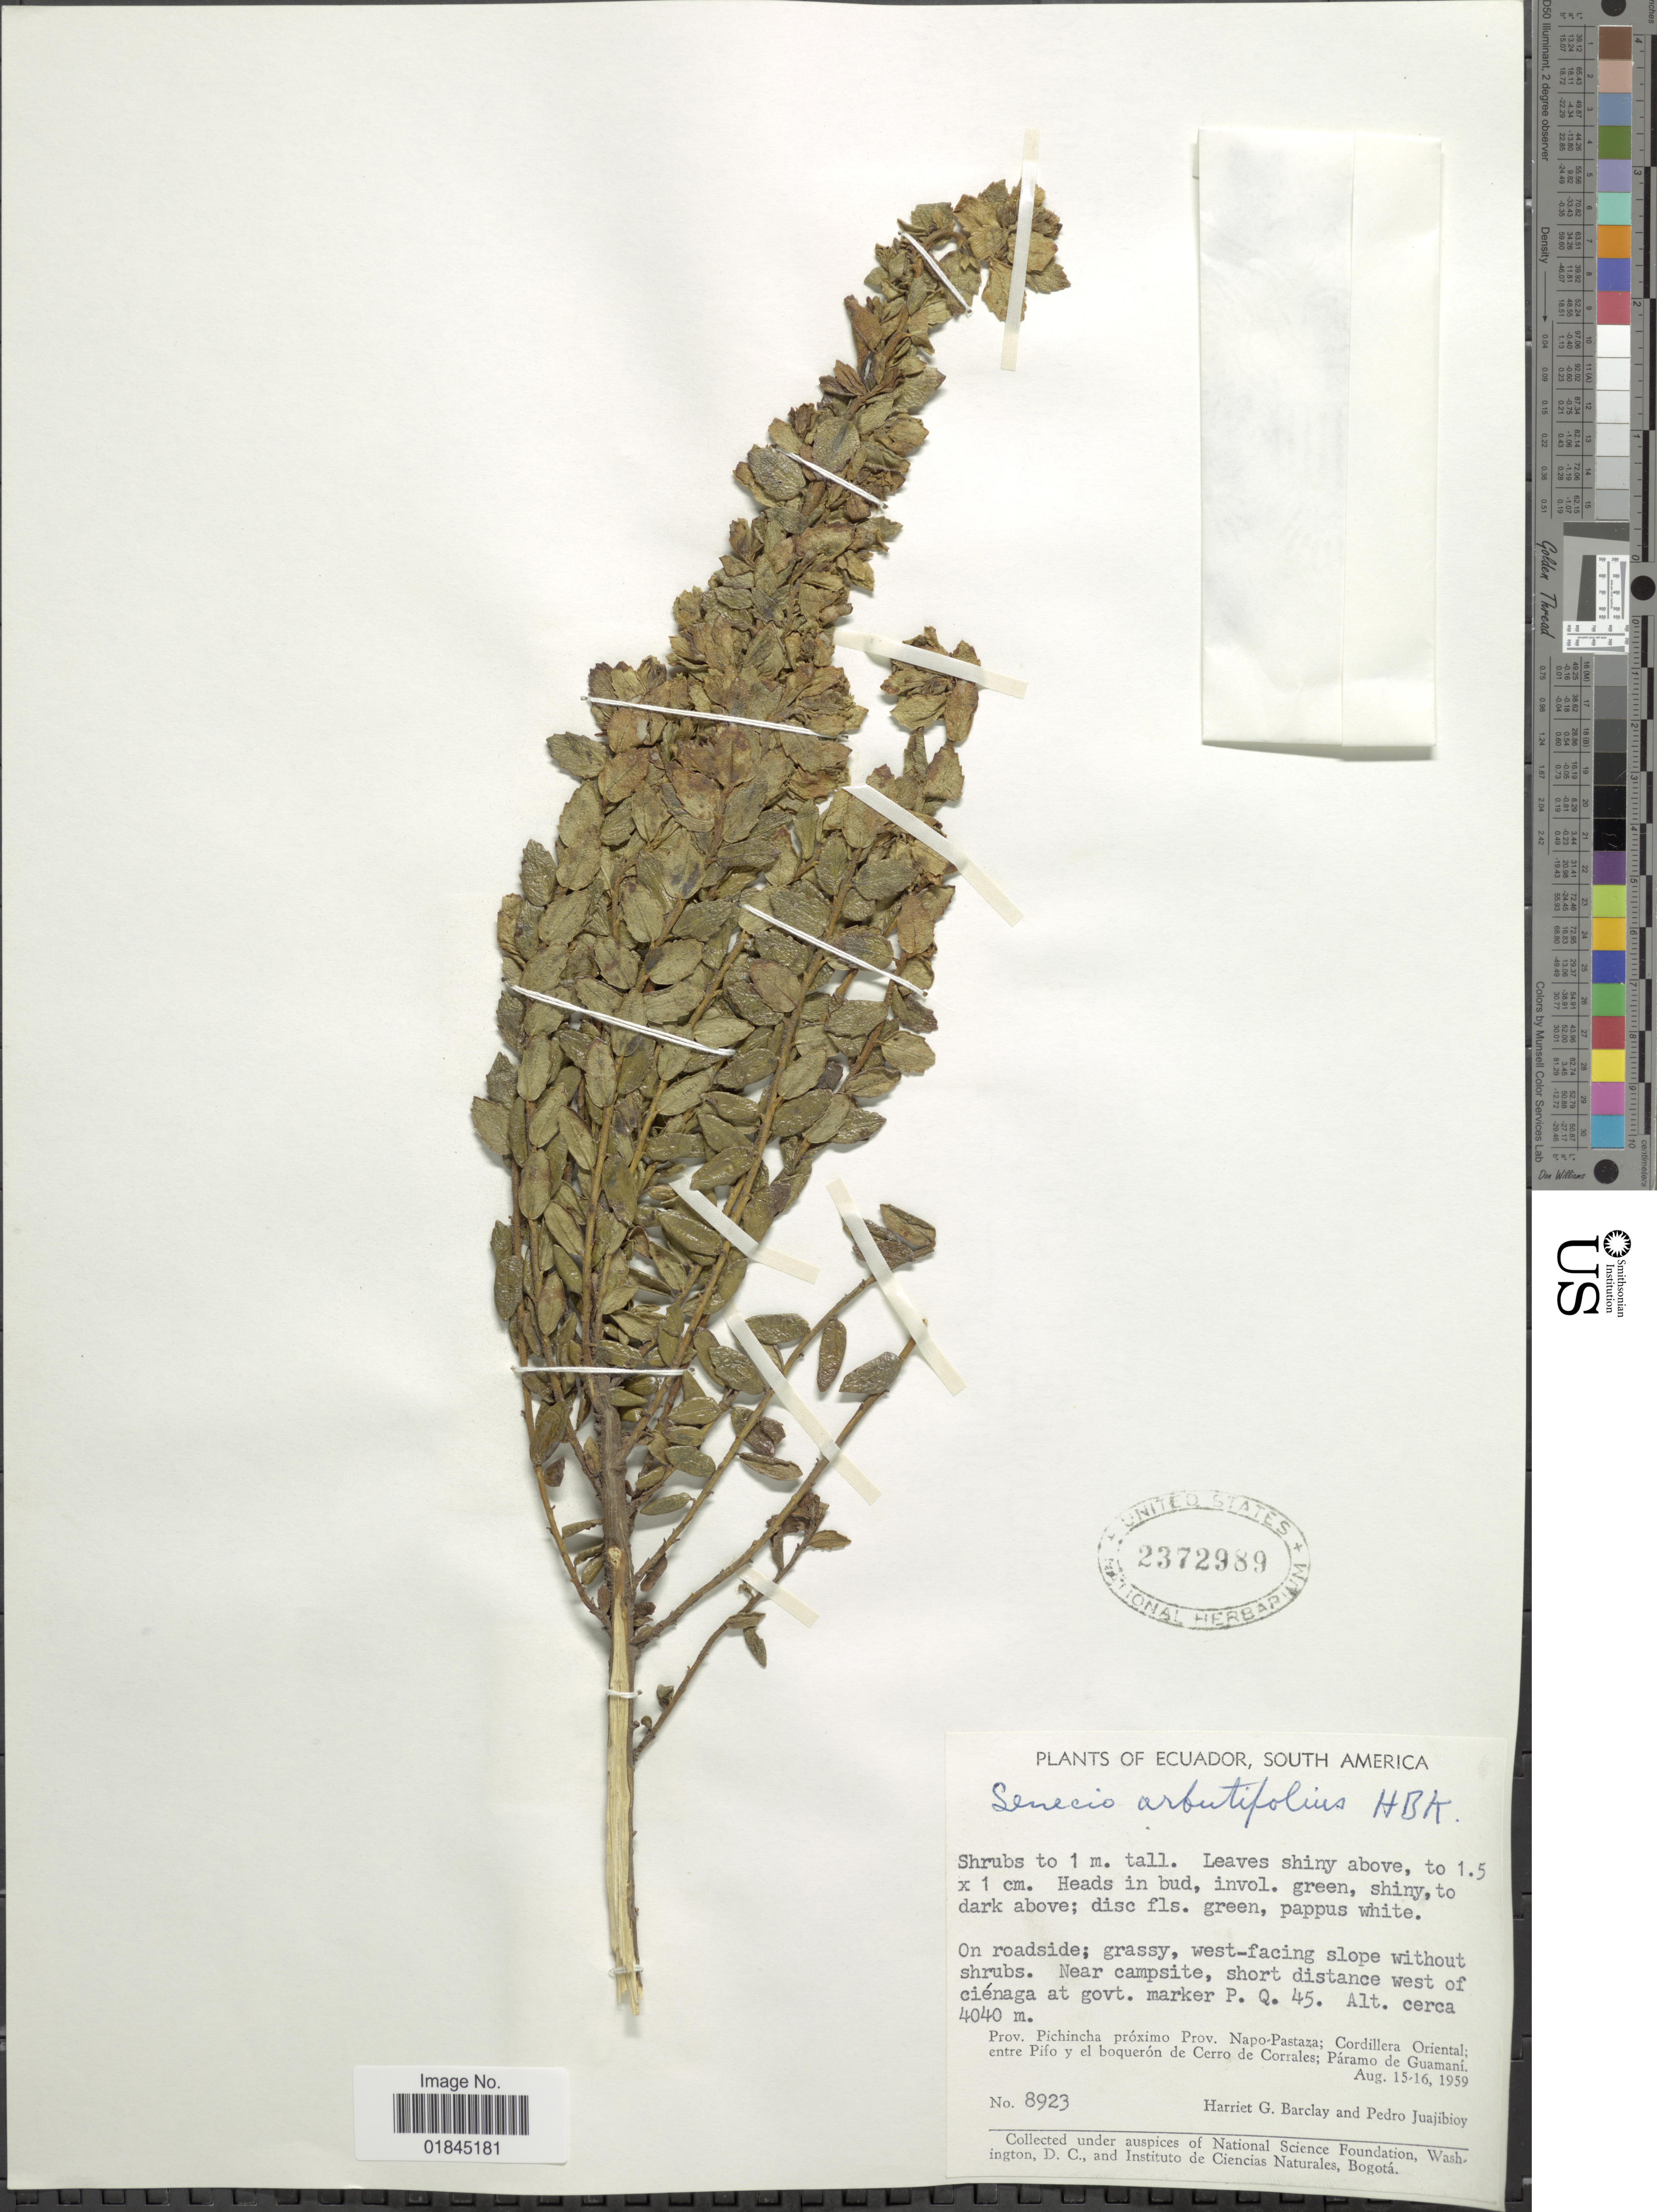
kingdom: Plantae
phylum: Tracheophyta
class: Magnoliopsida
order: Asterales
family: Asteraceae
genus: Pentacalia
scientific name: Pentacalia arbutifolia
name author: (Kunth) Cuatrec.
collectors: H. G. Barclay & P. Juajibioy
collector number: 8923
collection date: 1959-08-15/1959-08-16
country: Ecuador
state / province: Pichincha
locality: Near campsite, short distance west of ciénaga at govt. marker P. Q. 45. Prov. Pichincha próximo Prov. Napo-Pastaza; Cordillera Oriental; entre Pifo y el boquerón de Cerro de Corrales; Páramo de Guamani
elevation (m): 4040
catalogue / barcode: US 2372989